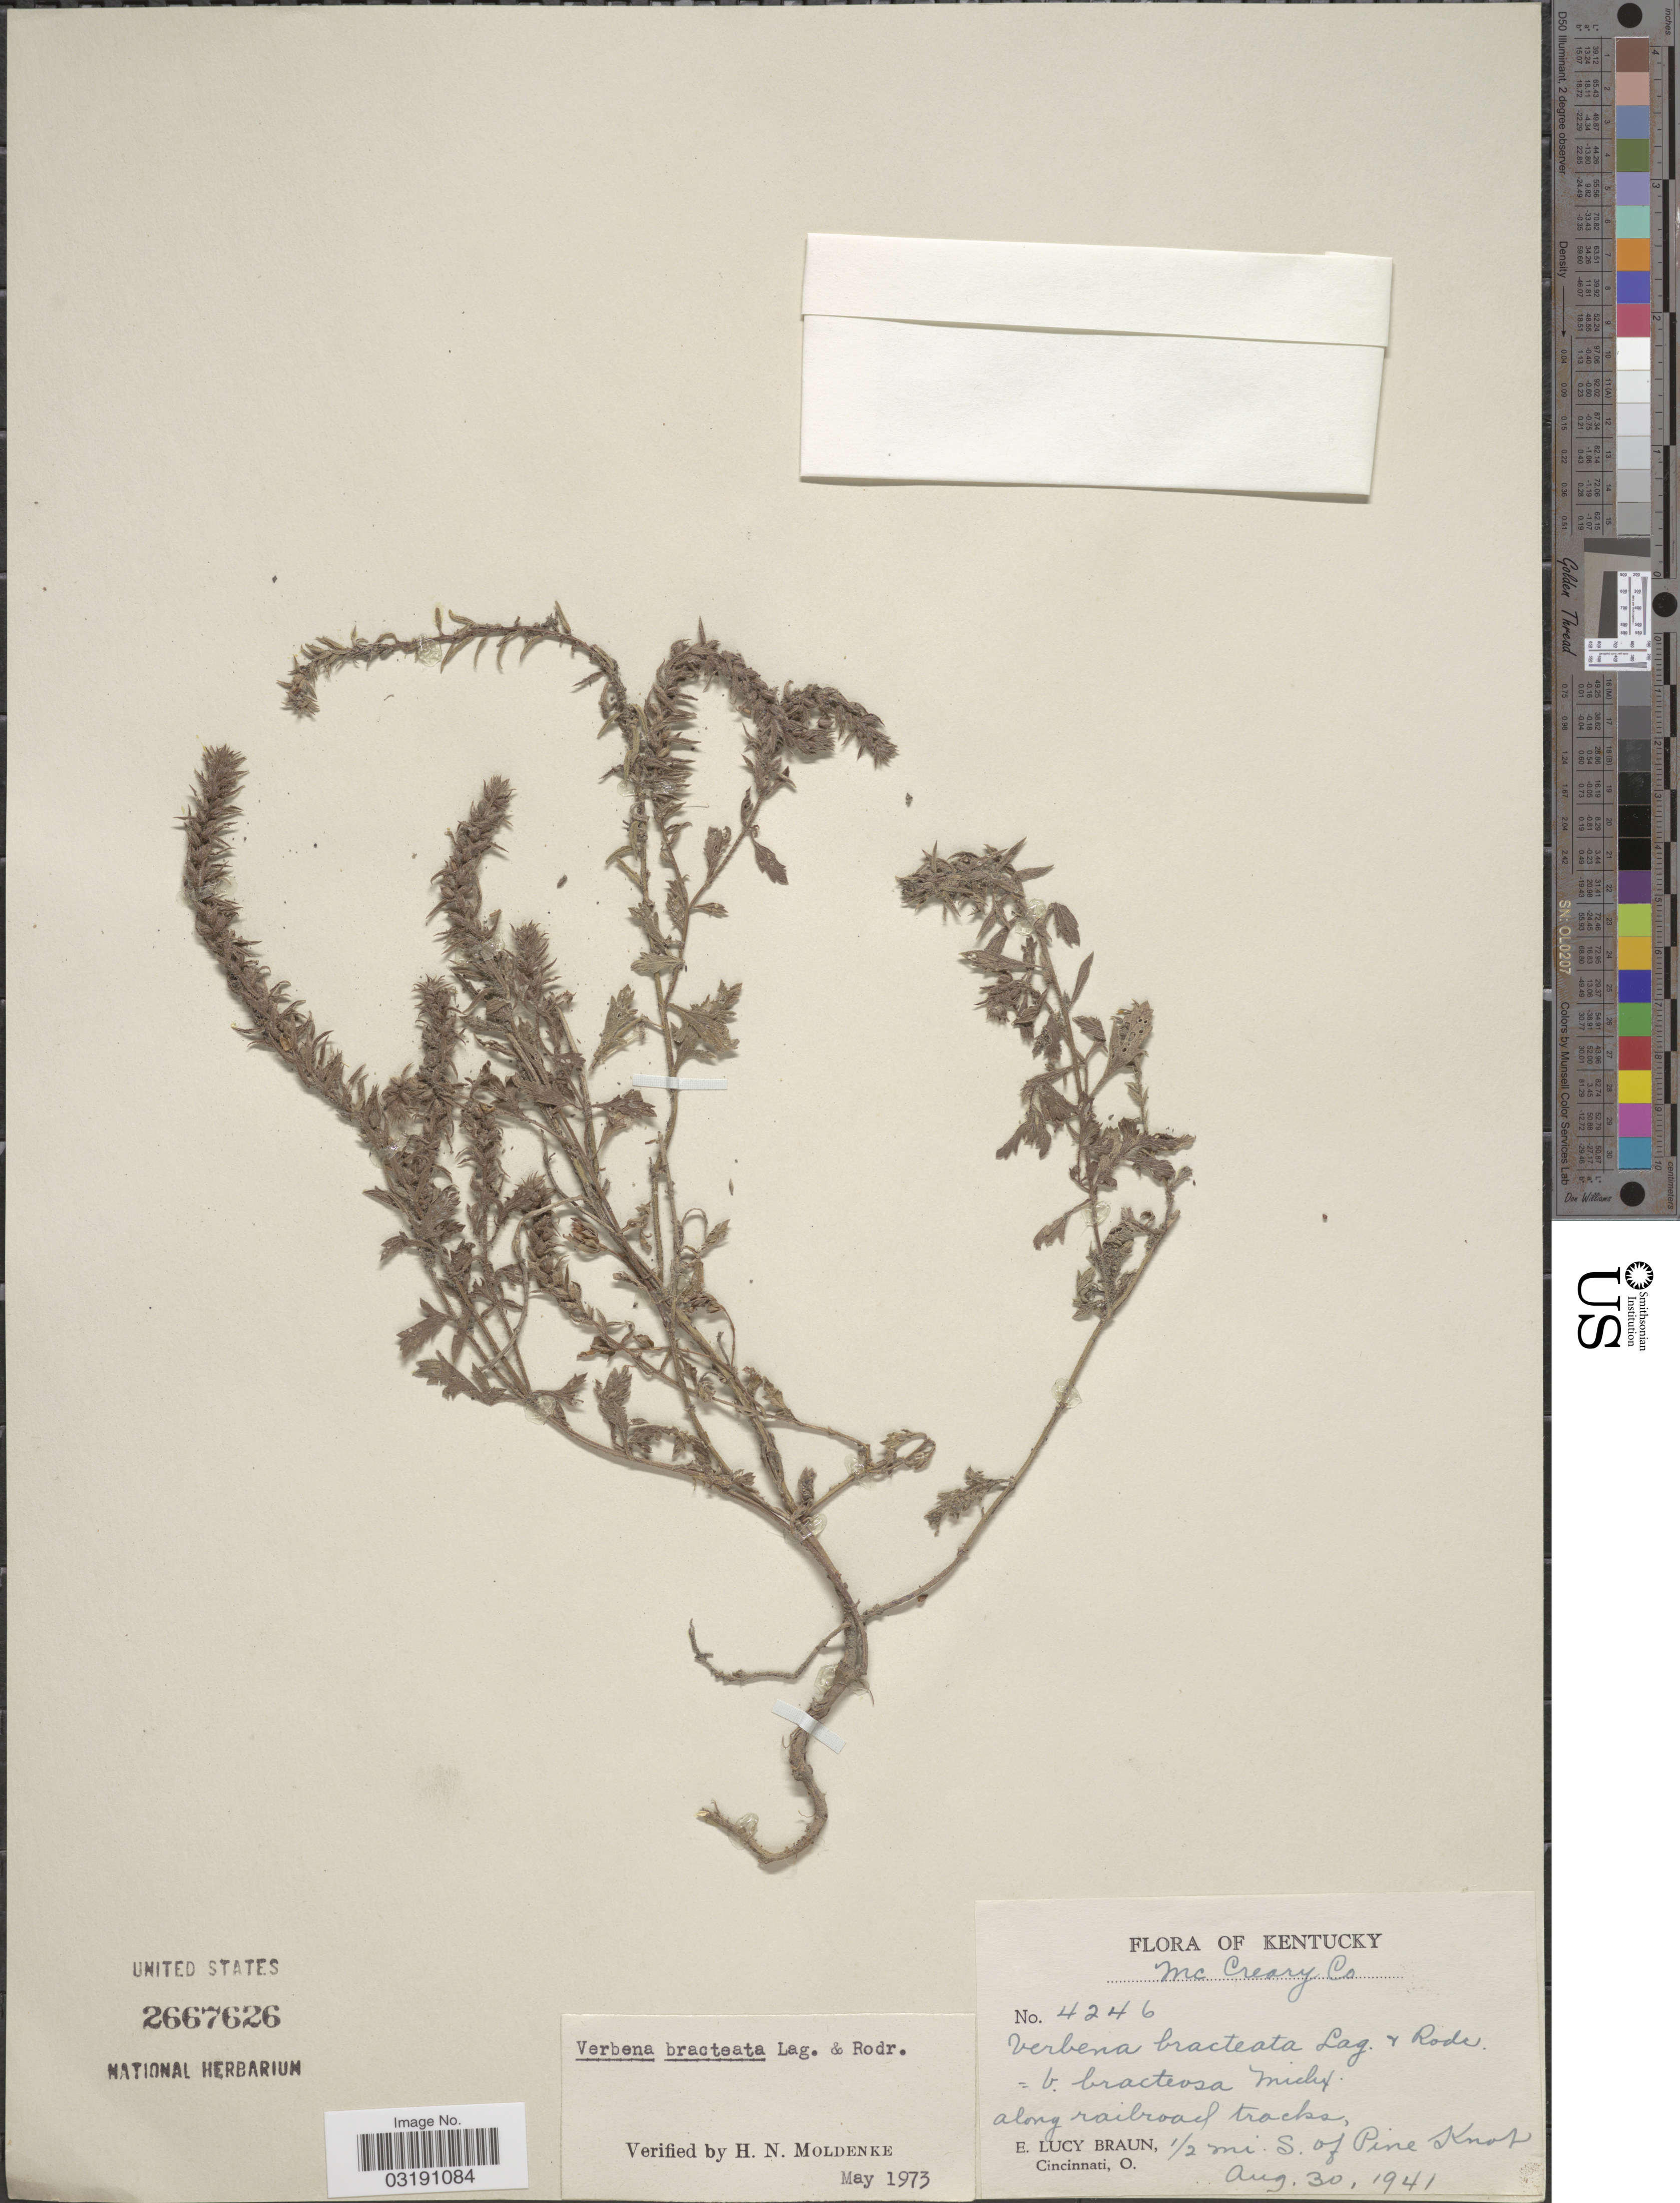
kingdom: Plantae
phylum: Tracheophyta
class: Magnoliopsida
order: Lamiales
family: Verbenaceae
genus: Verbena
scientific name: Verbena bracteata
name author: Cav. ex Lag. & Rodr.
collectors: E. L. Braun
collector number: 4246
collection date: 1941-08-30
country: United States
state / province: Kentucky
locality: McCreary Co. Along railroad tracks, ½ mi. S. of Pine Knob.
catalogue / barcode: US 2667626